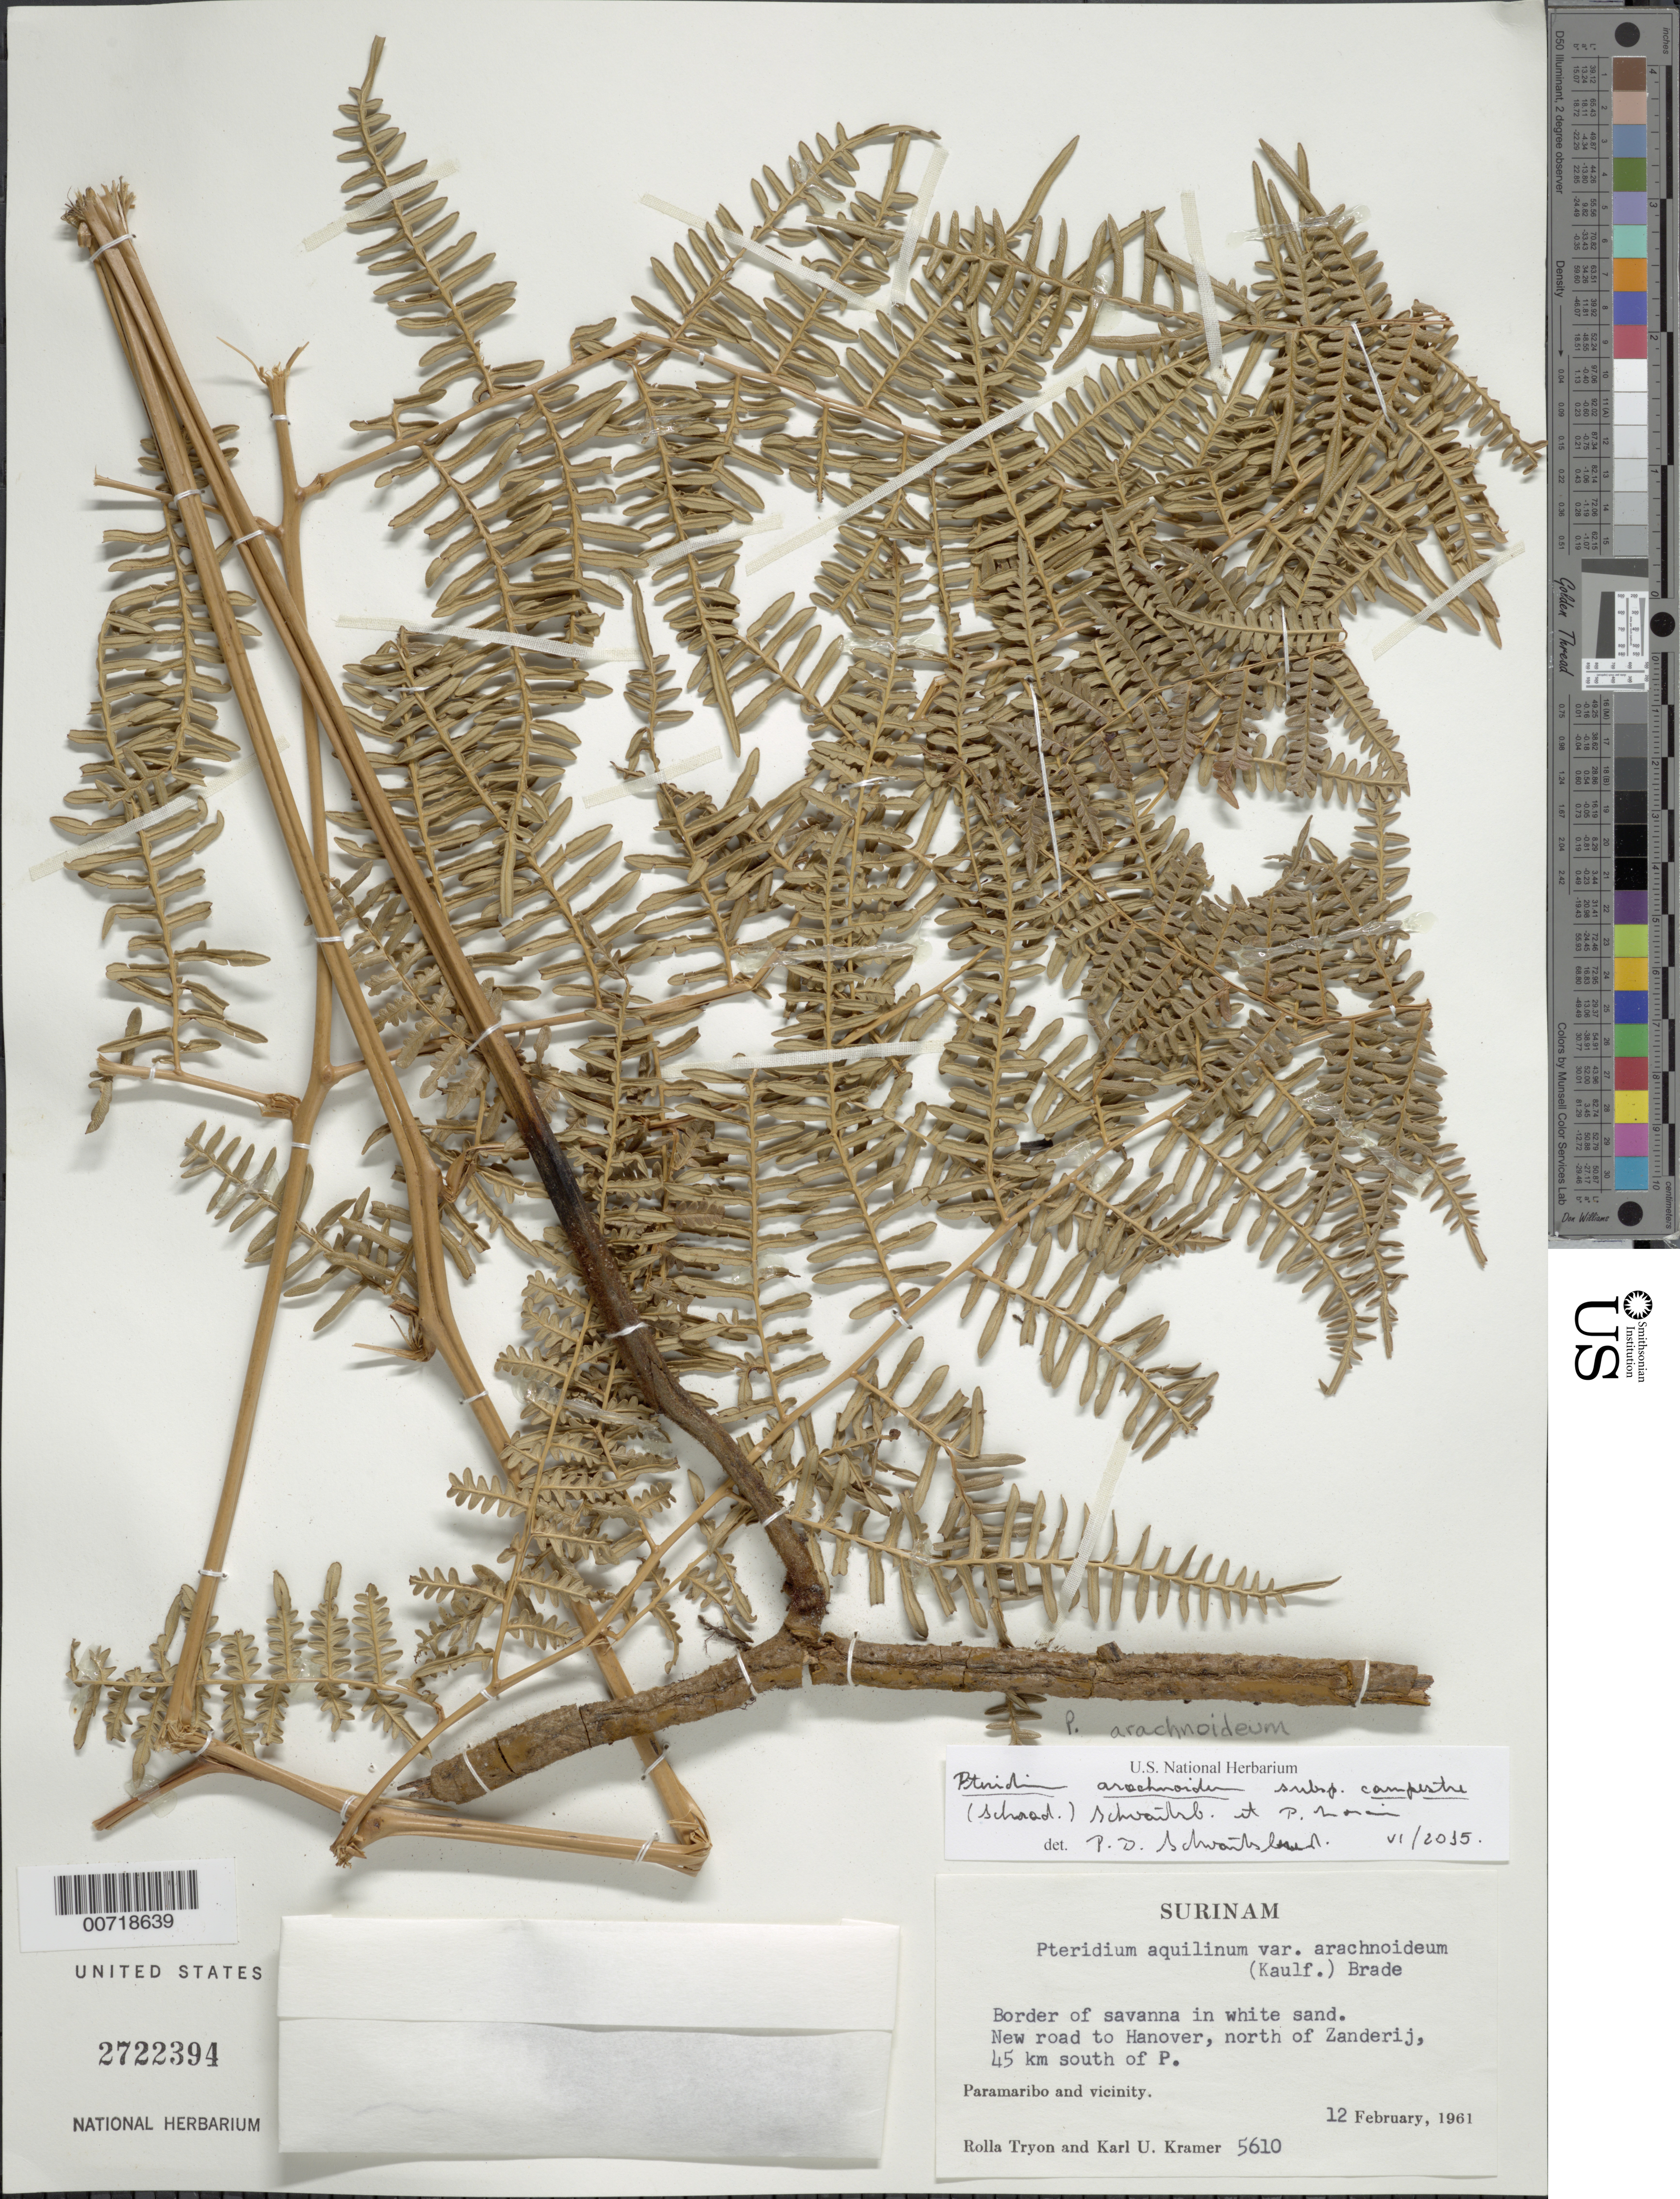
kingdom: Plantae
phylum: Tracheophyta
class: Polypodiopsida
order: Polypodiales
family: Dennstaedtiaceae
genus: Pteridium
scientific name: Pteridium arachnoideum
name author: (Kaulf.) Maxon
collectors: R. M. Tryon & K. U. Kramer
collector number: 5610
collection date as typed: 12-Feb-61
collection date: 1961-02-12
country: Suriname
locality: Hanover, new road to, N of Zanderij, 45 km S of Paramaribo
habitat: Border of savanna, white sand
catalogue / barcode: US 2722394